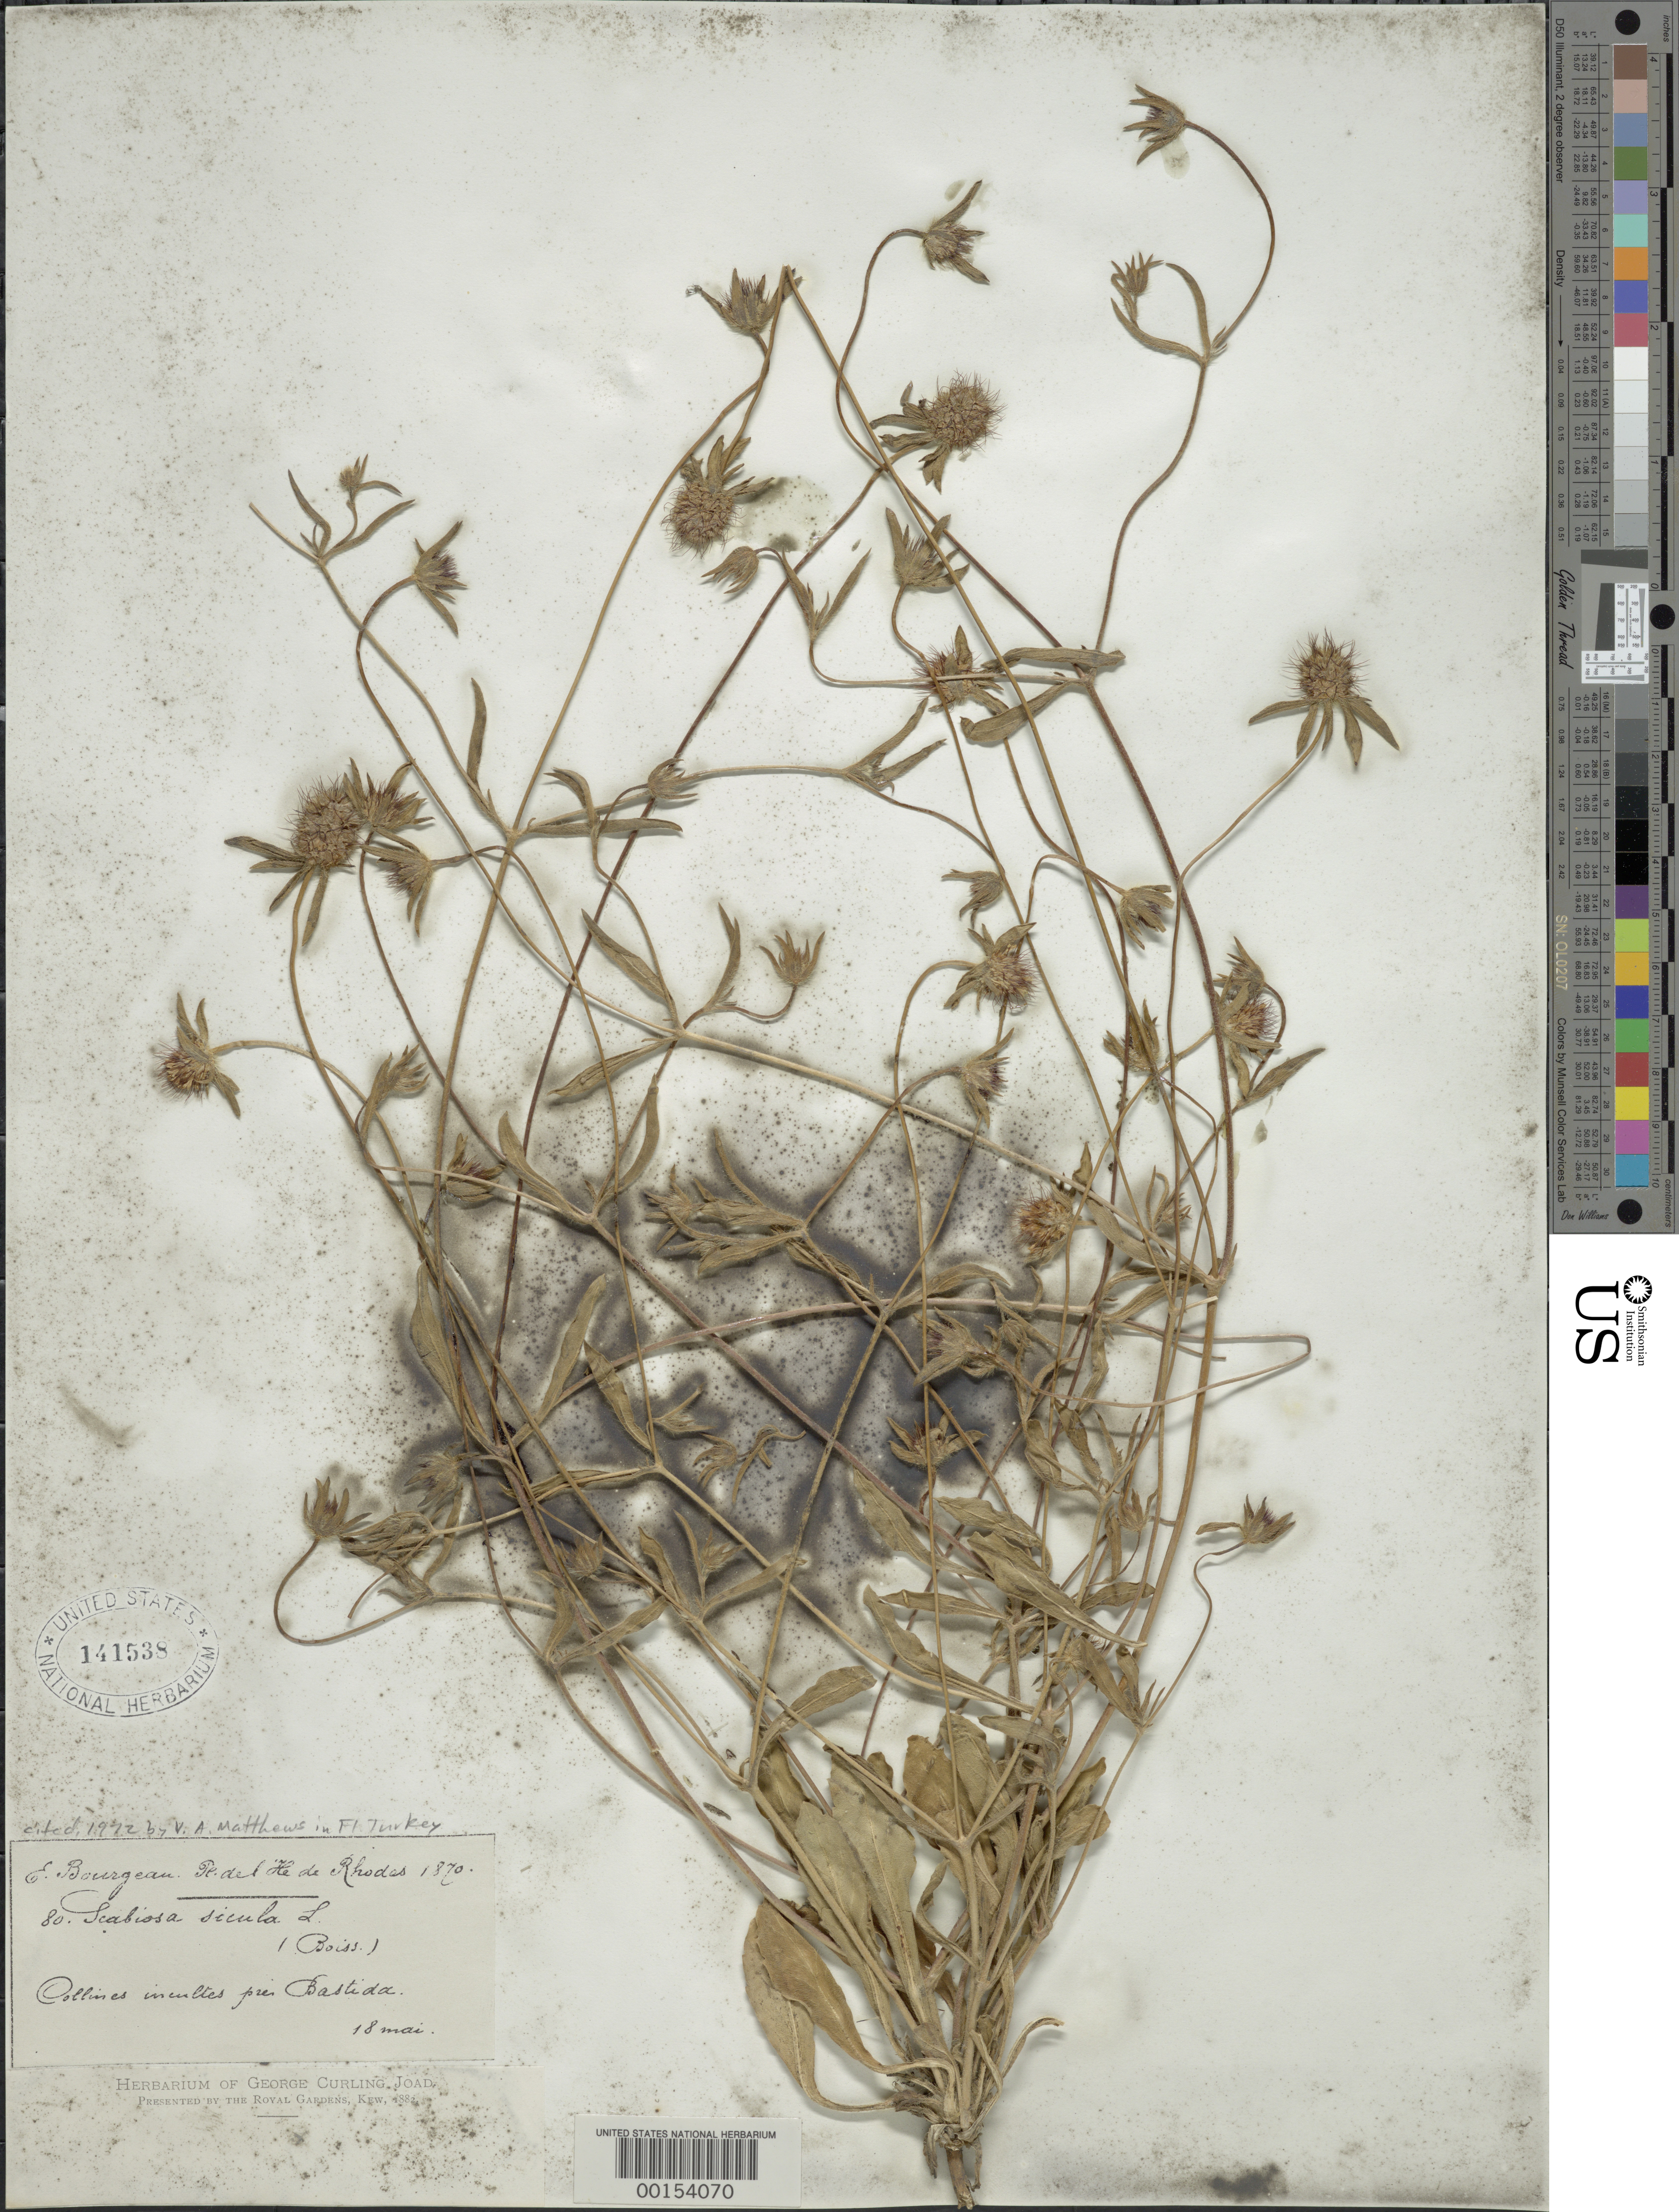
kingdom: Plantae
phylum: Tracheophyta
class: Magnoliopsida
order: Dipsacales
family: Caprifoliaceae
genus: Scabiosa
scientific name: Scabiosa sicula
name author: L.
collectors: E. Bourgeau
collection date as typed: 18 May 1870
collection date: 1870-05-18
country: Turkey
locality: Bastida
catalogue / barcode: US 141538